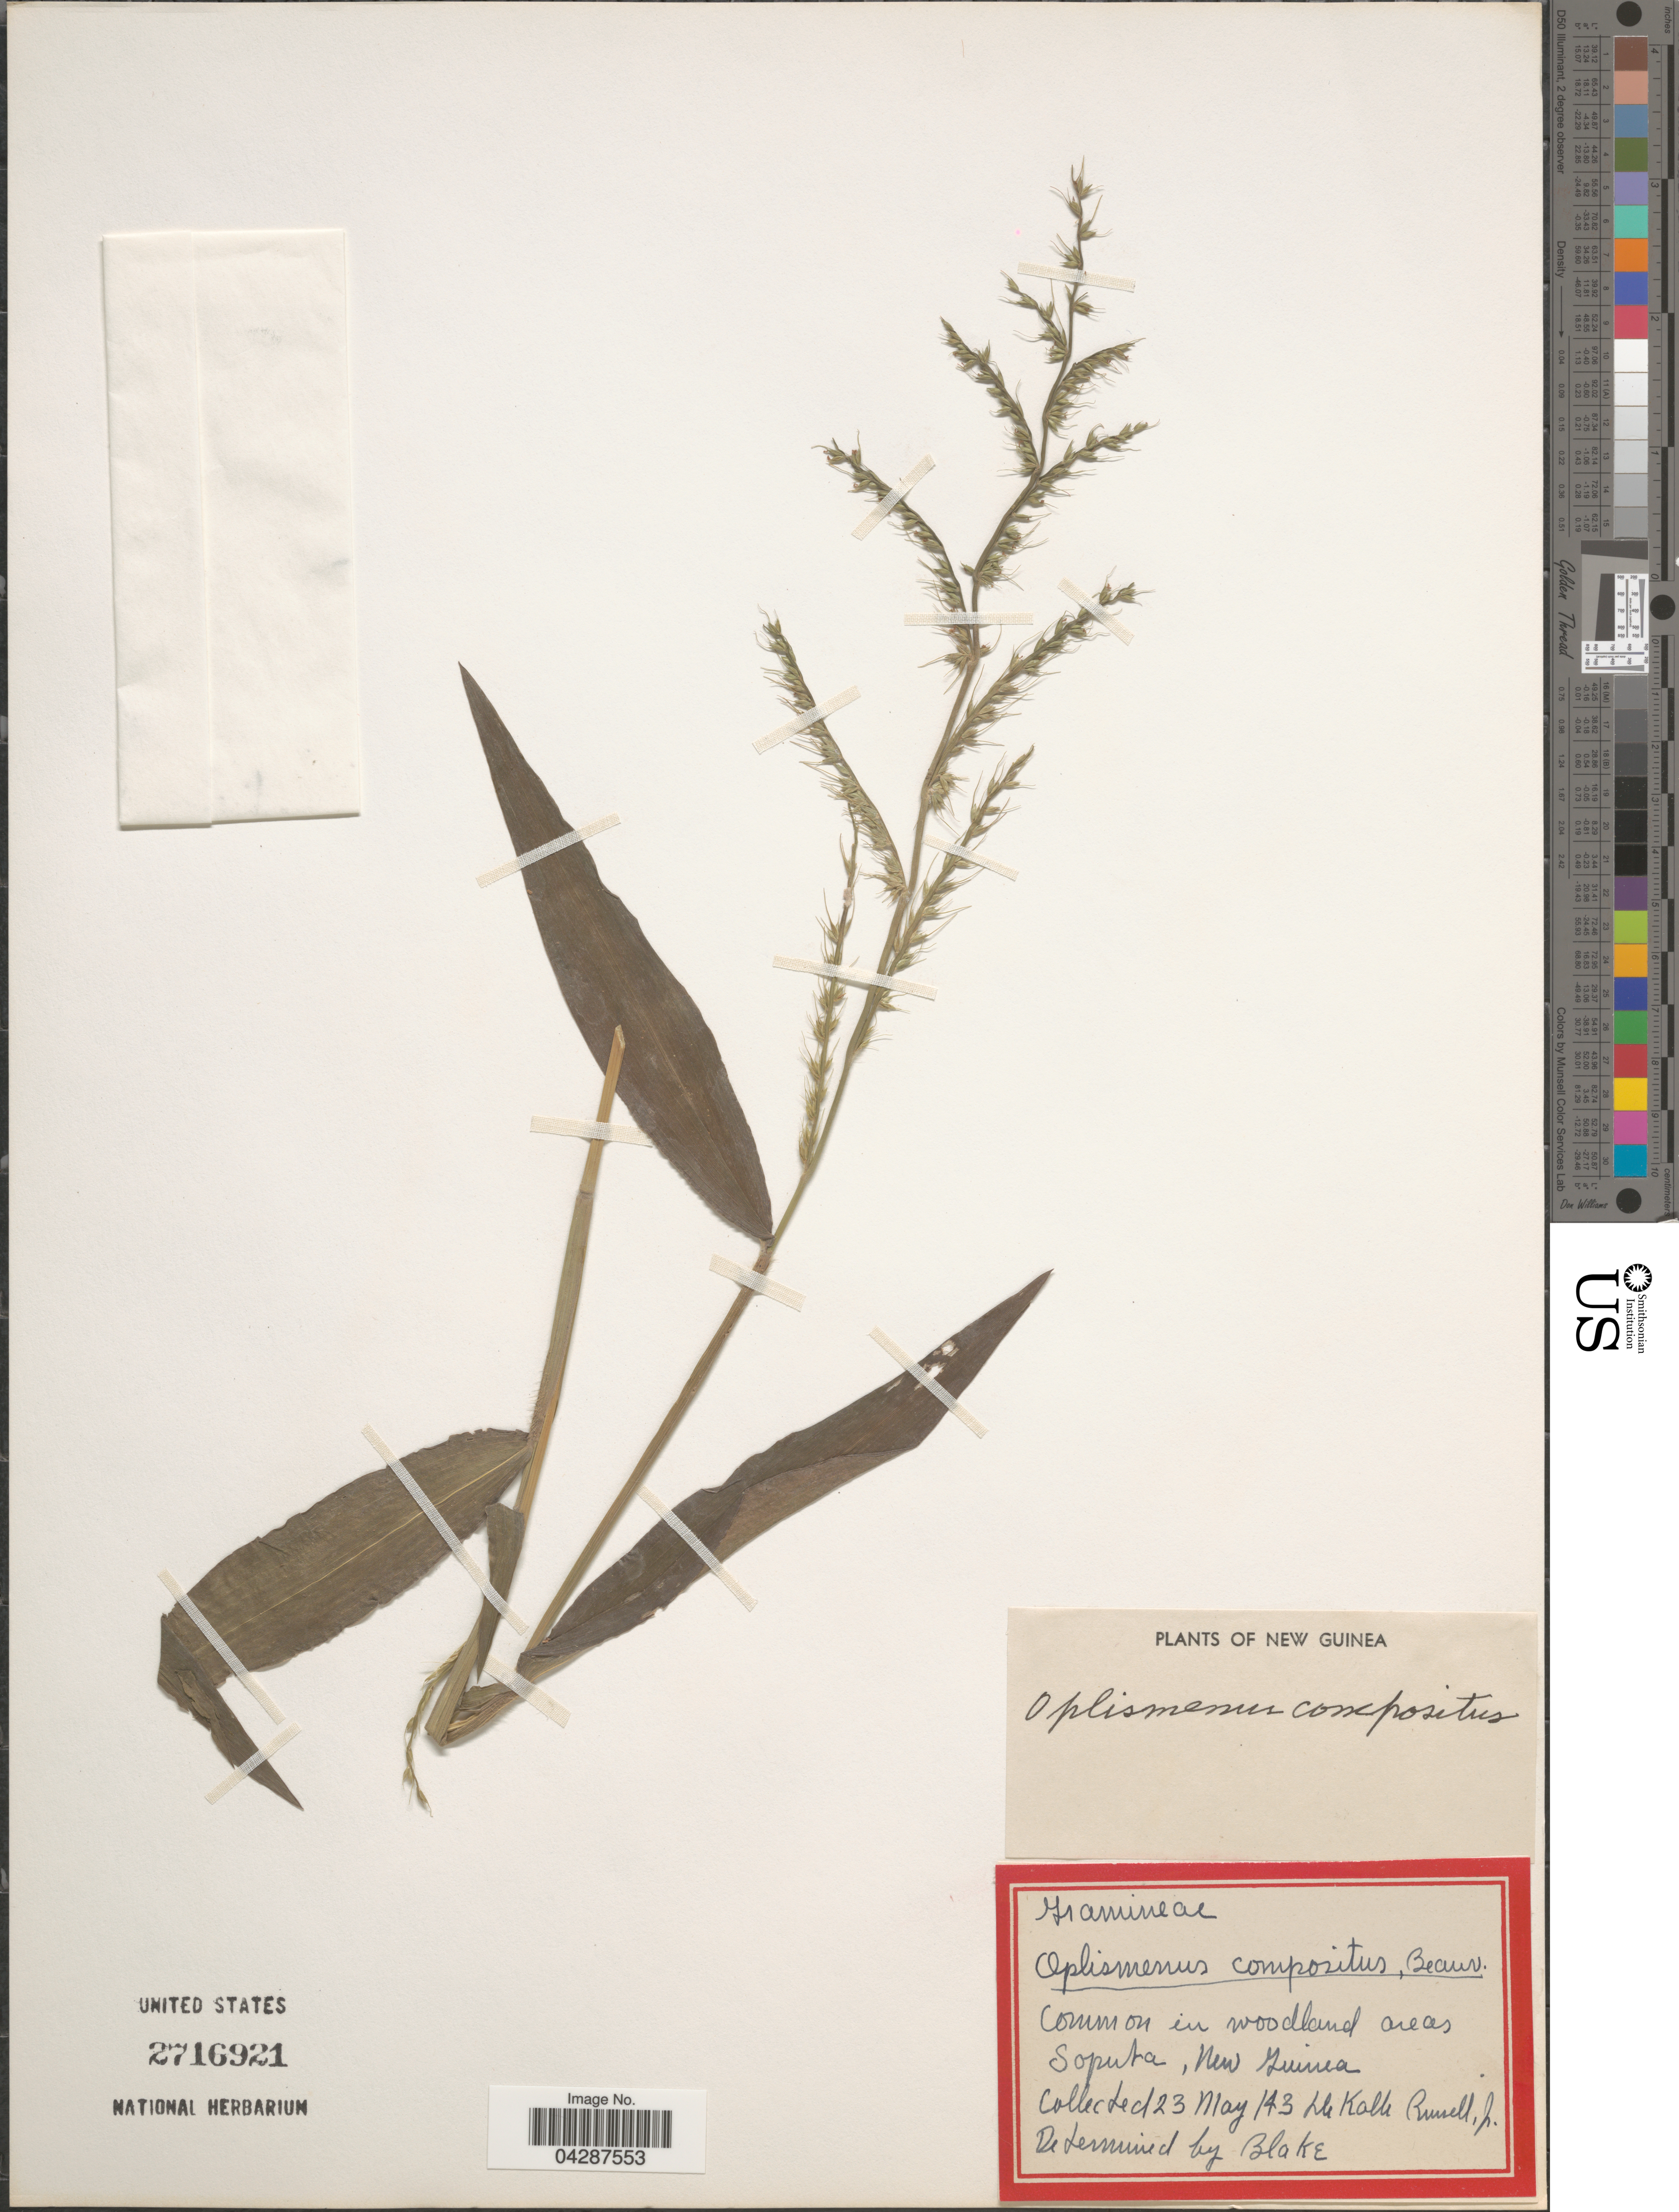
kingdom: Plantae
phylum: Tracheophyta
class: Liliopsida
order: Poales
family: Poaceae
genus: Oplismenus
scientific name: Oplismenus compositus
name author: (L.) P. Beauv.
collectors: D. K. Russell Jr.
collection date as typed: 23 May 143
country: Papua New Guinea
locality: Soputa, New Guinea.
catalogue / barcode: US 2716921